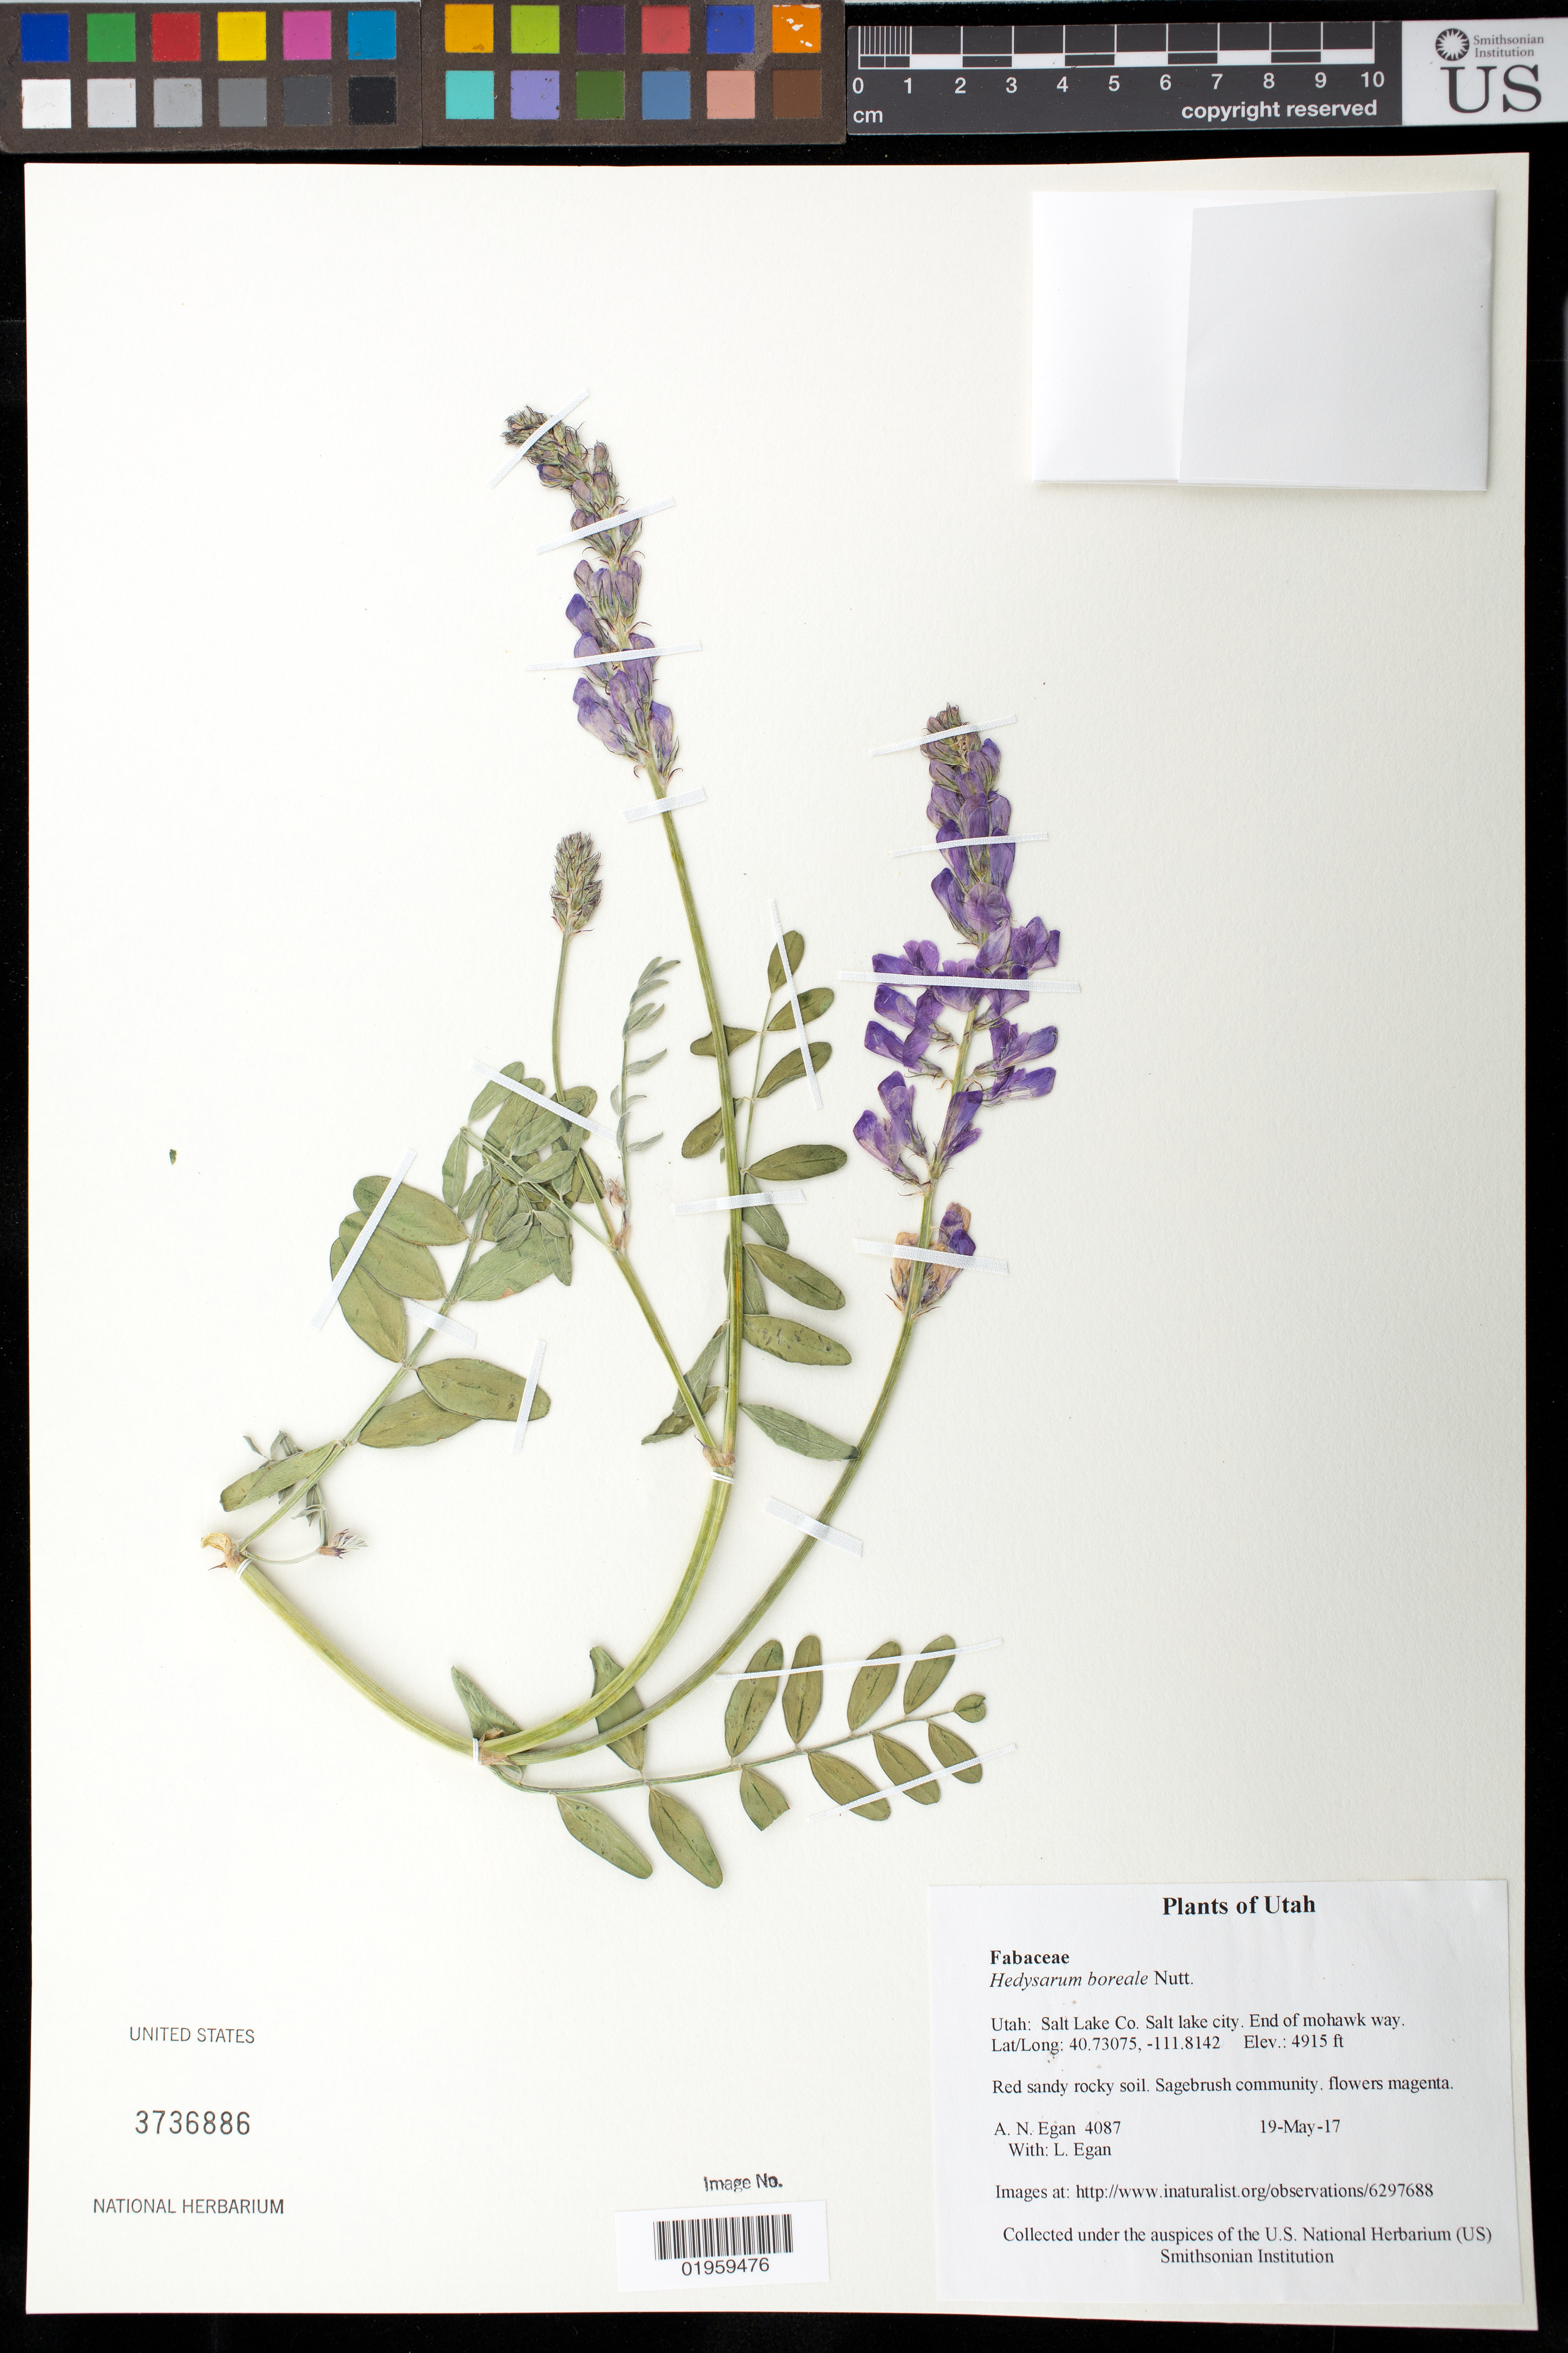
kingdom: Plantae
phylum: Tracheophyta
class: Magnoliopsida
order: Fabales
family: Fabaceae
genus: Hedysarum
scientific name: Hedysarum boreale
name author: Nutt.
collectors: A. N. Egan & L. Egan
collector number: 4087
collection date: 2017-05-19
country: United States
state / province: Utah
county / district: Salt Lake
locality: Salt lake city. End of mohawk way.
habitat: Red sandy rocky soil. Sagebrush community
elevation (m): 1498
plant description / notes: http://www.inaturalist.org/observations/6297688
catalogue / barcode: US 3736886